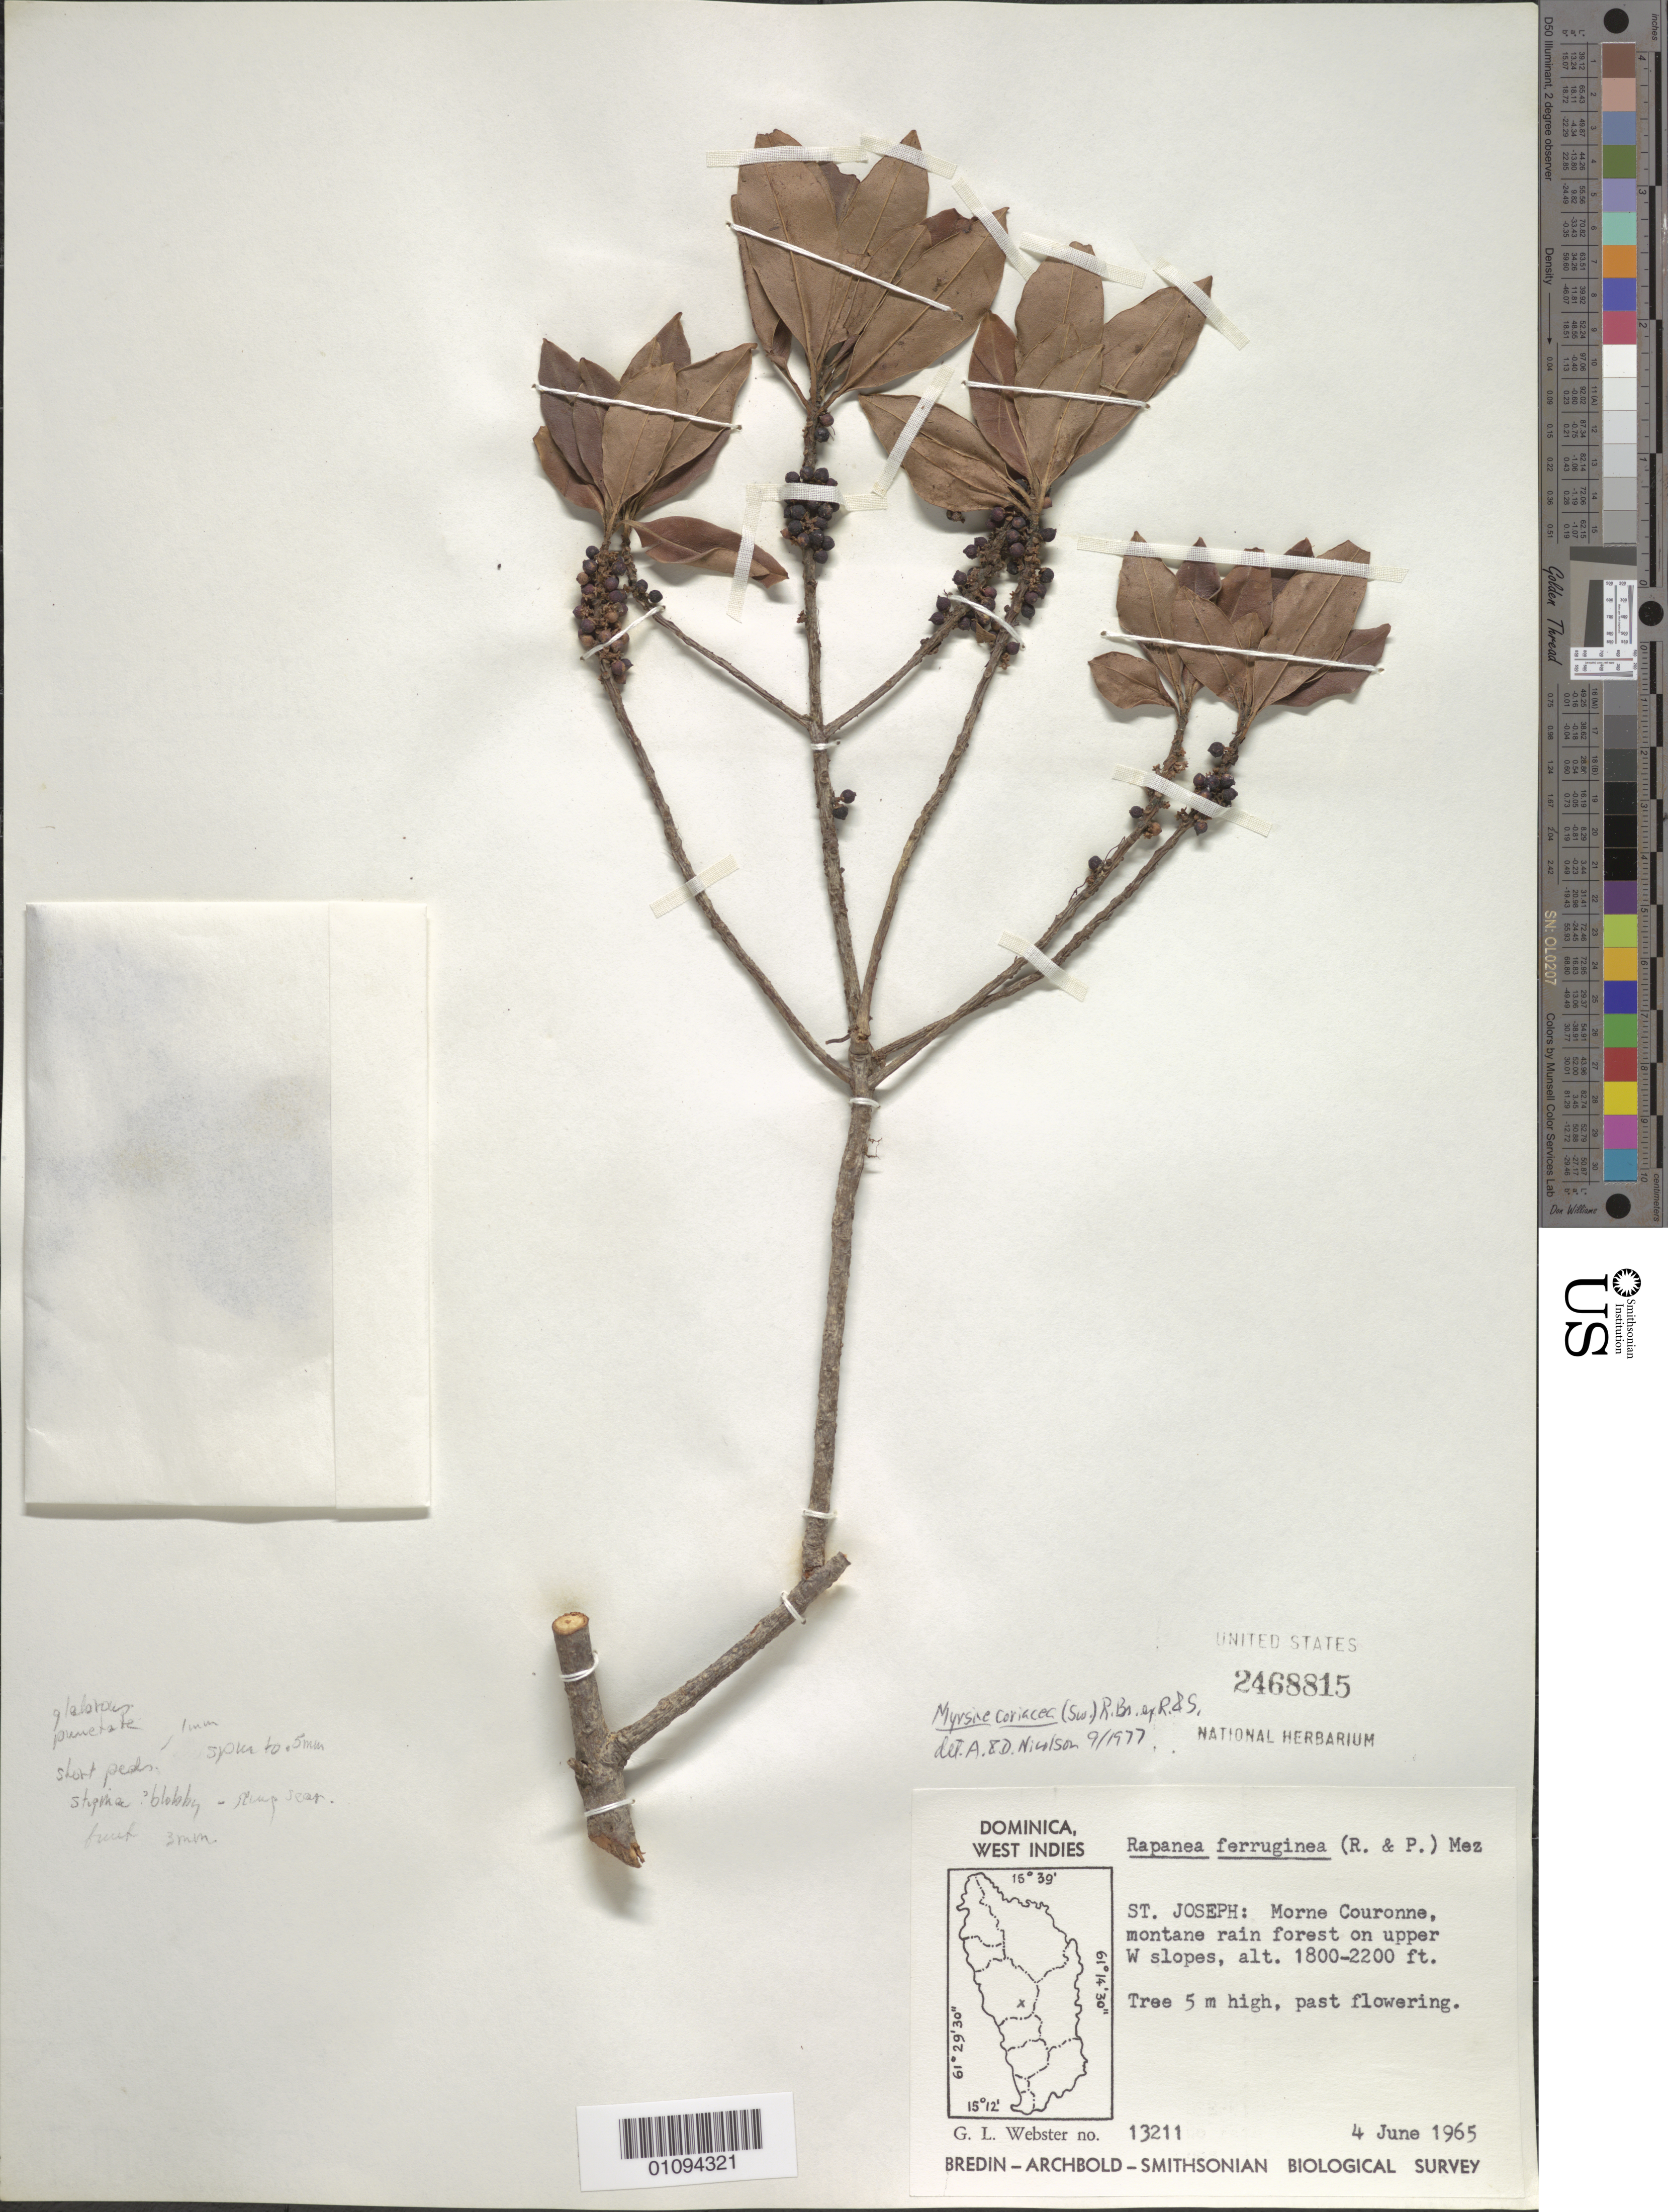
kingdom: Plantae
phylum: Tracheophyta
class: Magnoliopsida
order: Ericales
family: Primulaceae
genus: Myrsine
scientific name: Myrsine coriacea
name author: (Sw.) R. Br. ex Roem. & Schult.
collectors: G. L. Webster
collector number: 13211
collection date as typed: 04 Jun 1965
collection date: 1965-06-04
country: Dominica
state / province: St. Joseph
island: Dominica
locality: Morne Couronne, upper W slopes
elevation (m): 549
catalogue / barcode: US 2468815